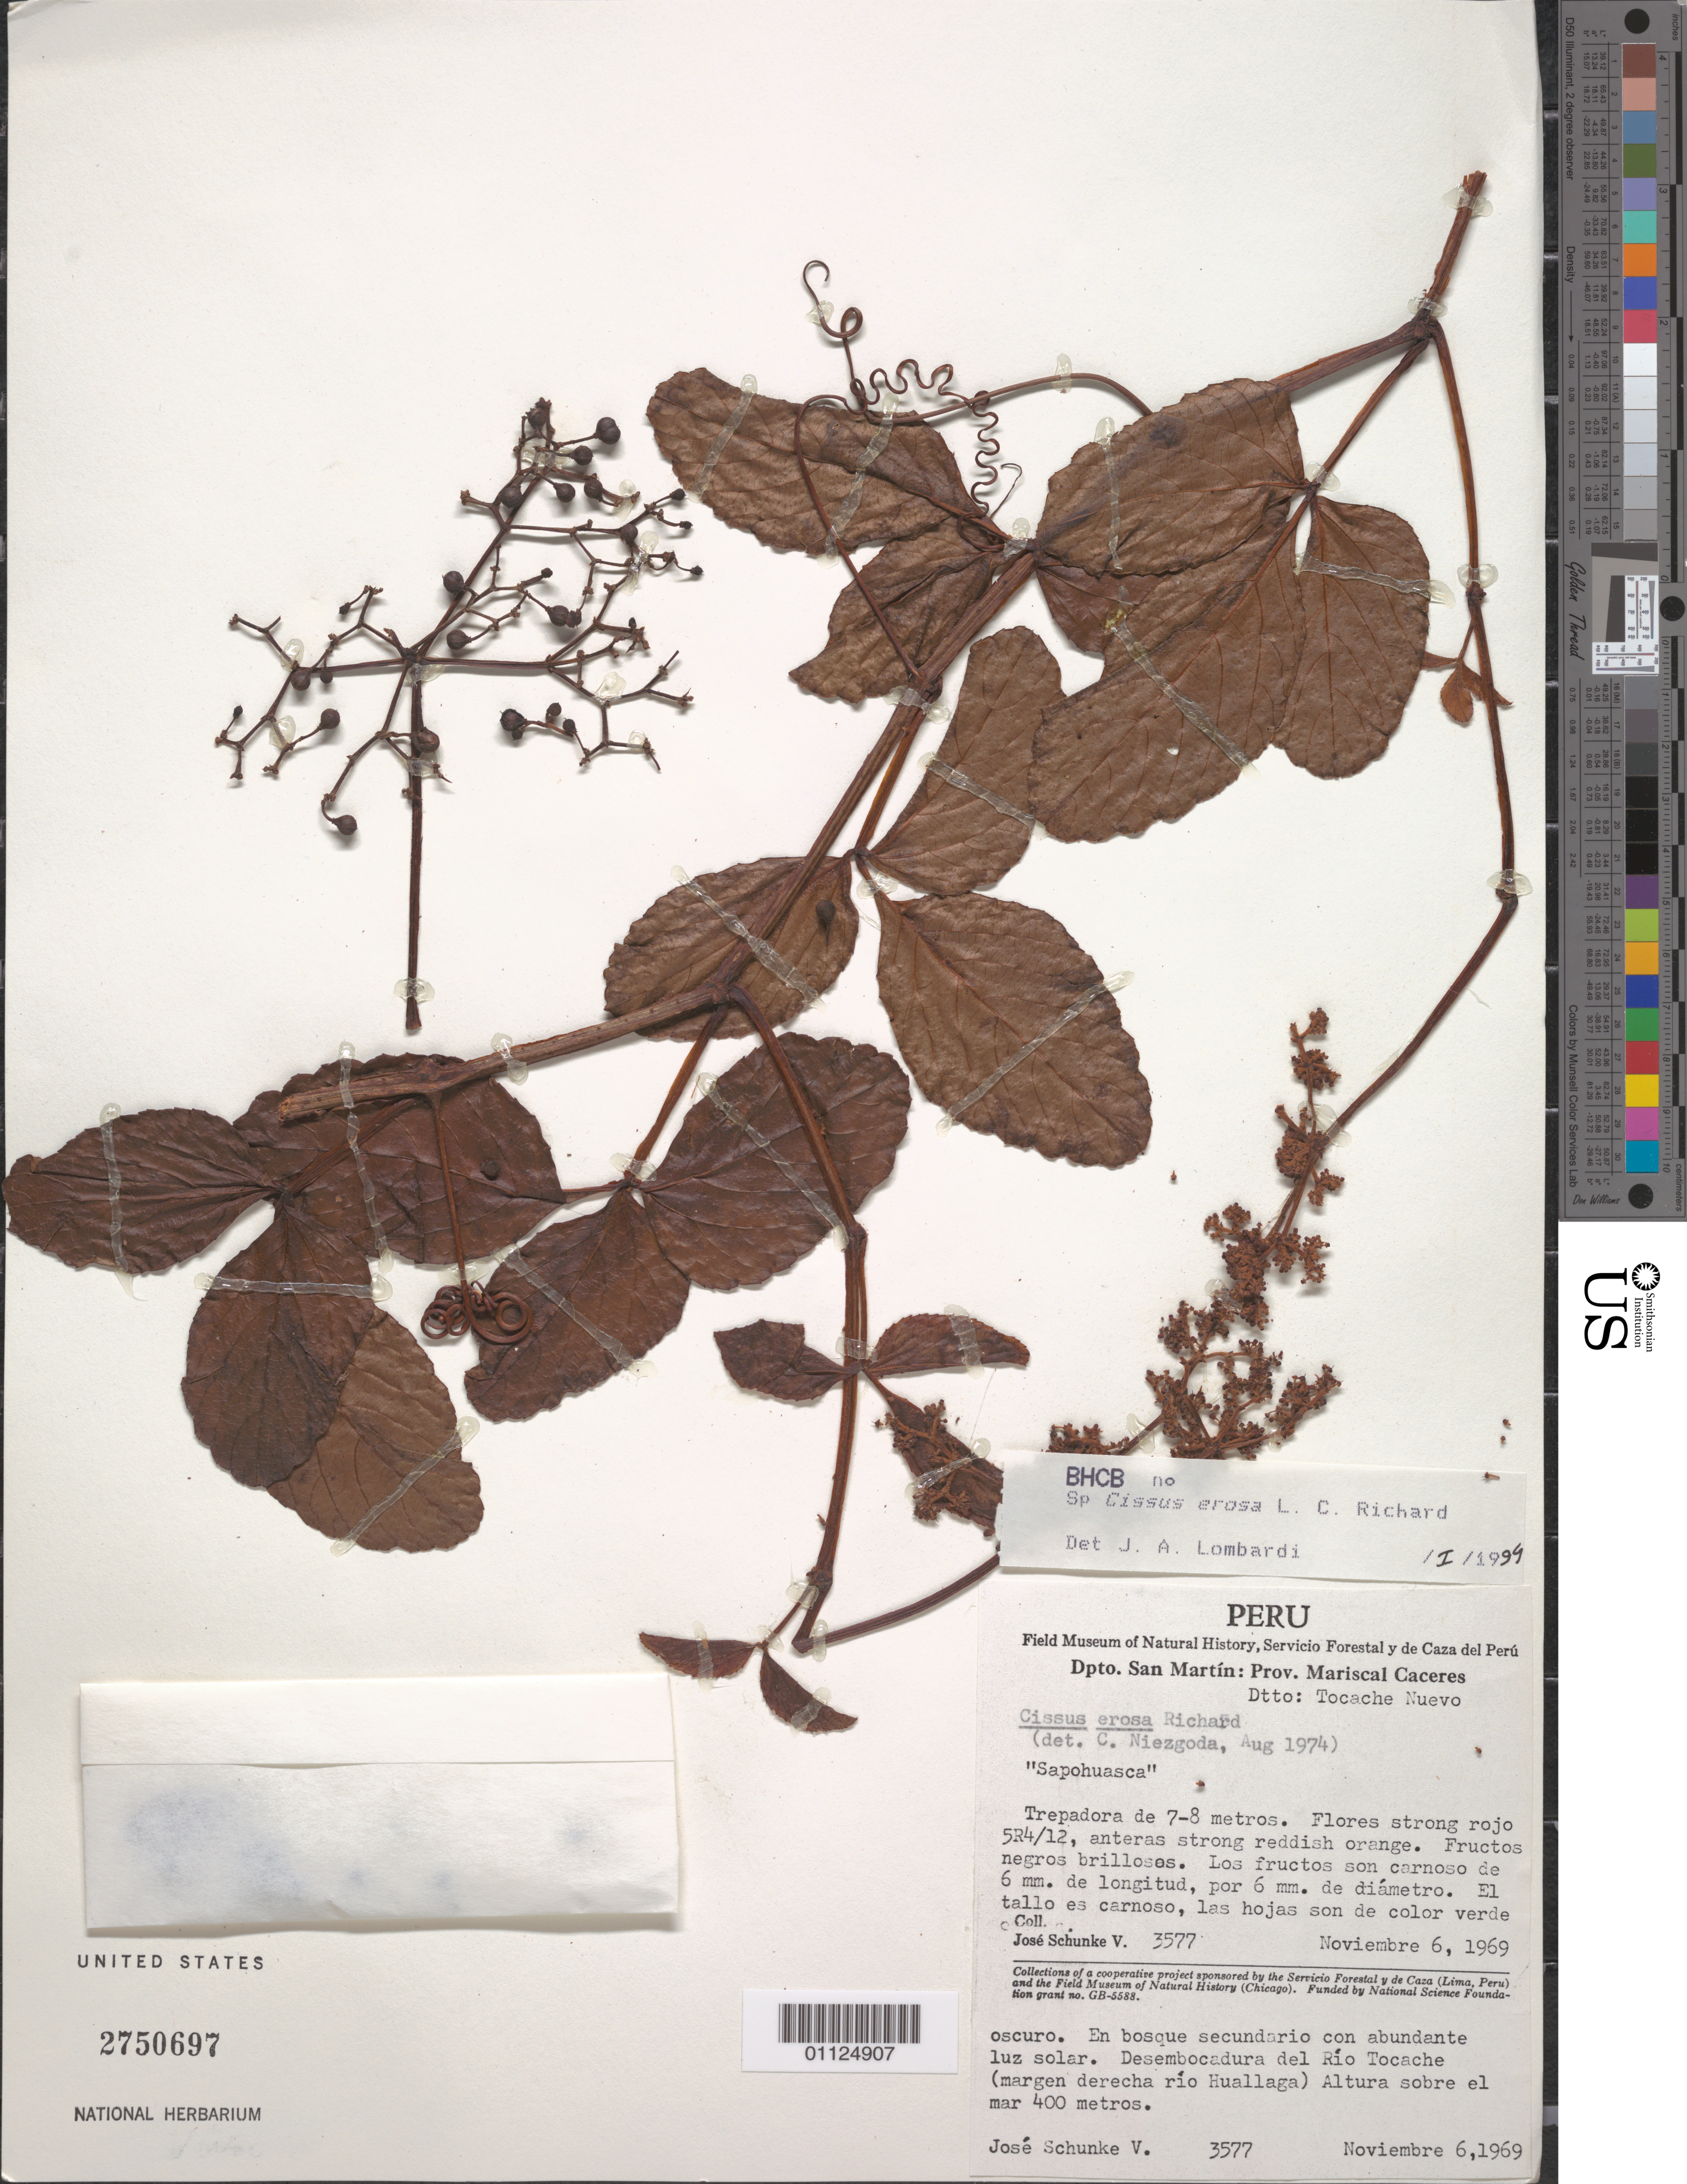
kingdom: Plantae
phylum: Tracheophyta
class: Magnoliopsida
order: Vitales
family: Vitaceae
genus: Cissus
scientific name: Cissus erosa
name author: Rich.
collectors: J. Schunke Vigo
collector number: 3577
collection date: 1969-11-06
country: Peru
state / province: San Martín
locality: Prov. Mariscal Caceres. Dtto: Tocache Nuevo.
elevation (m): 400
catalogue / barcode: US 2750697